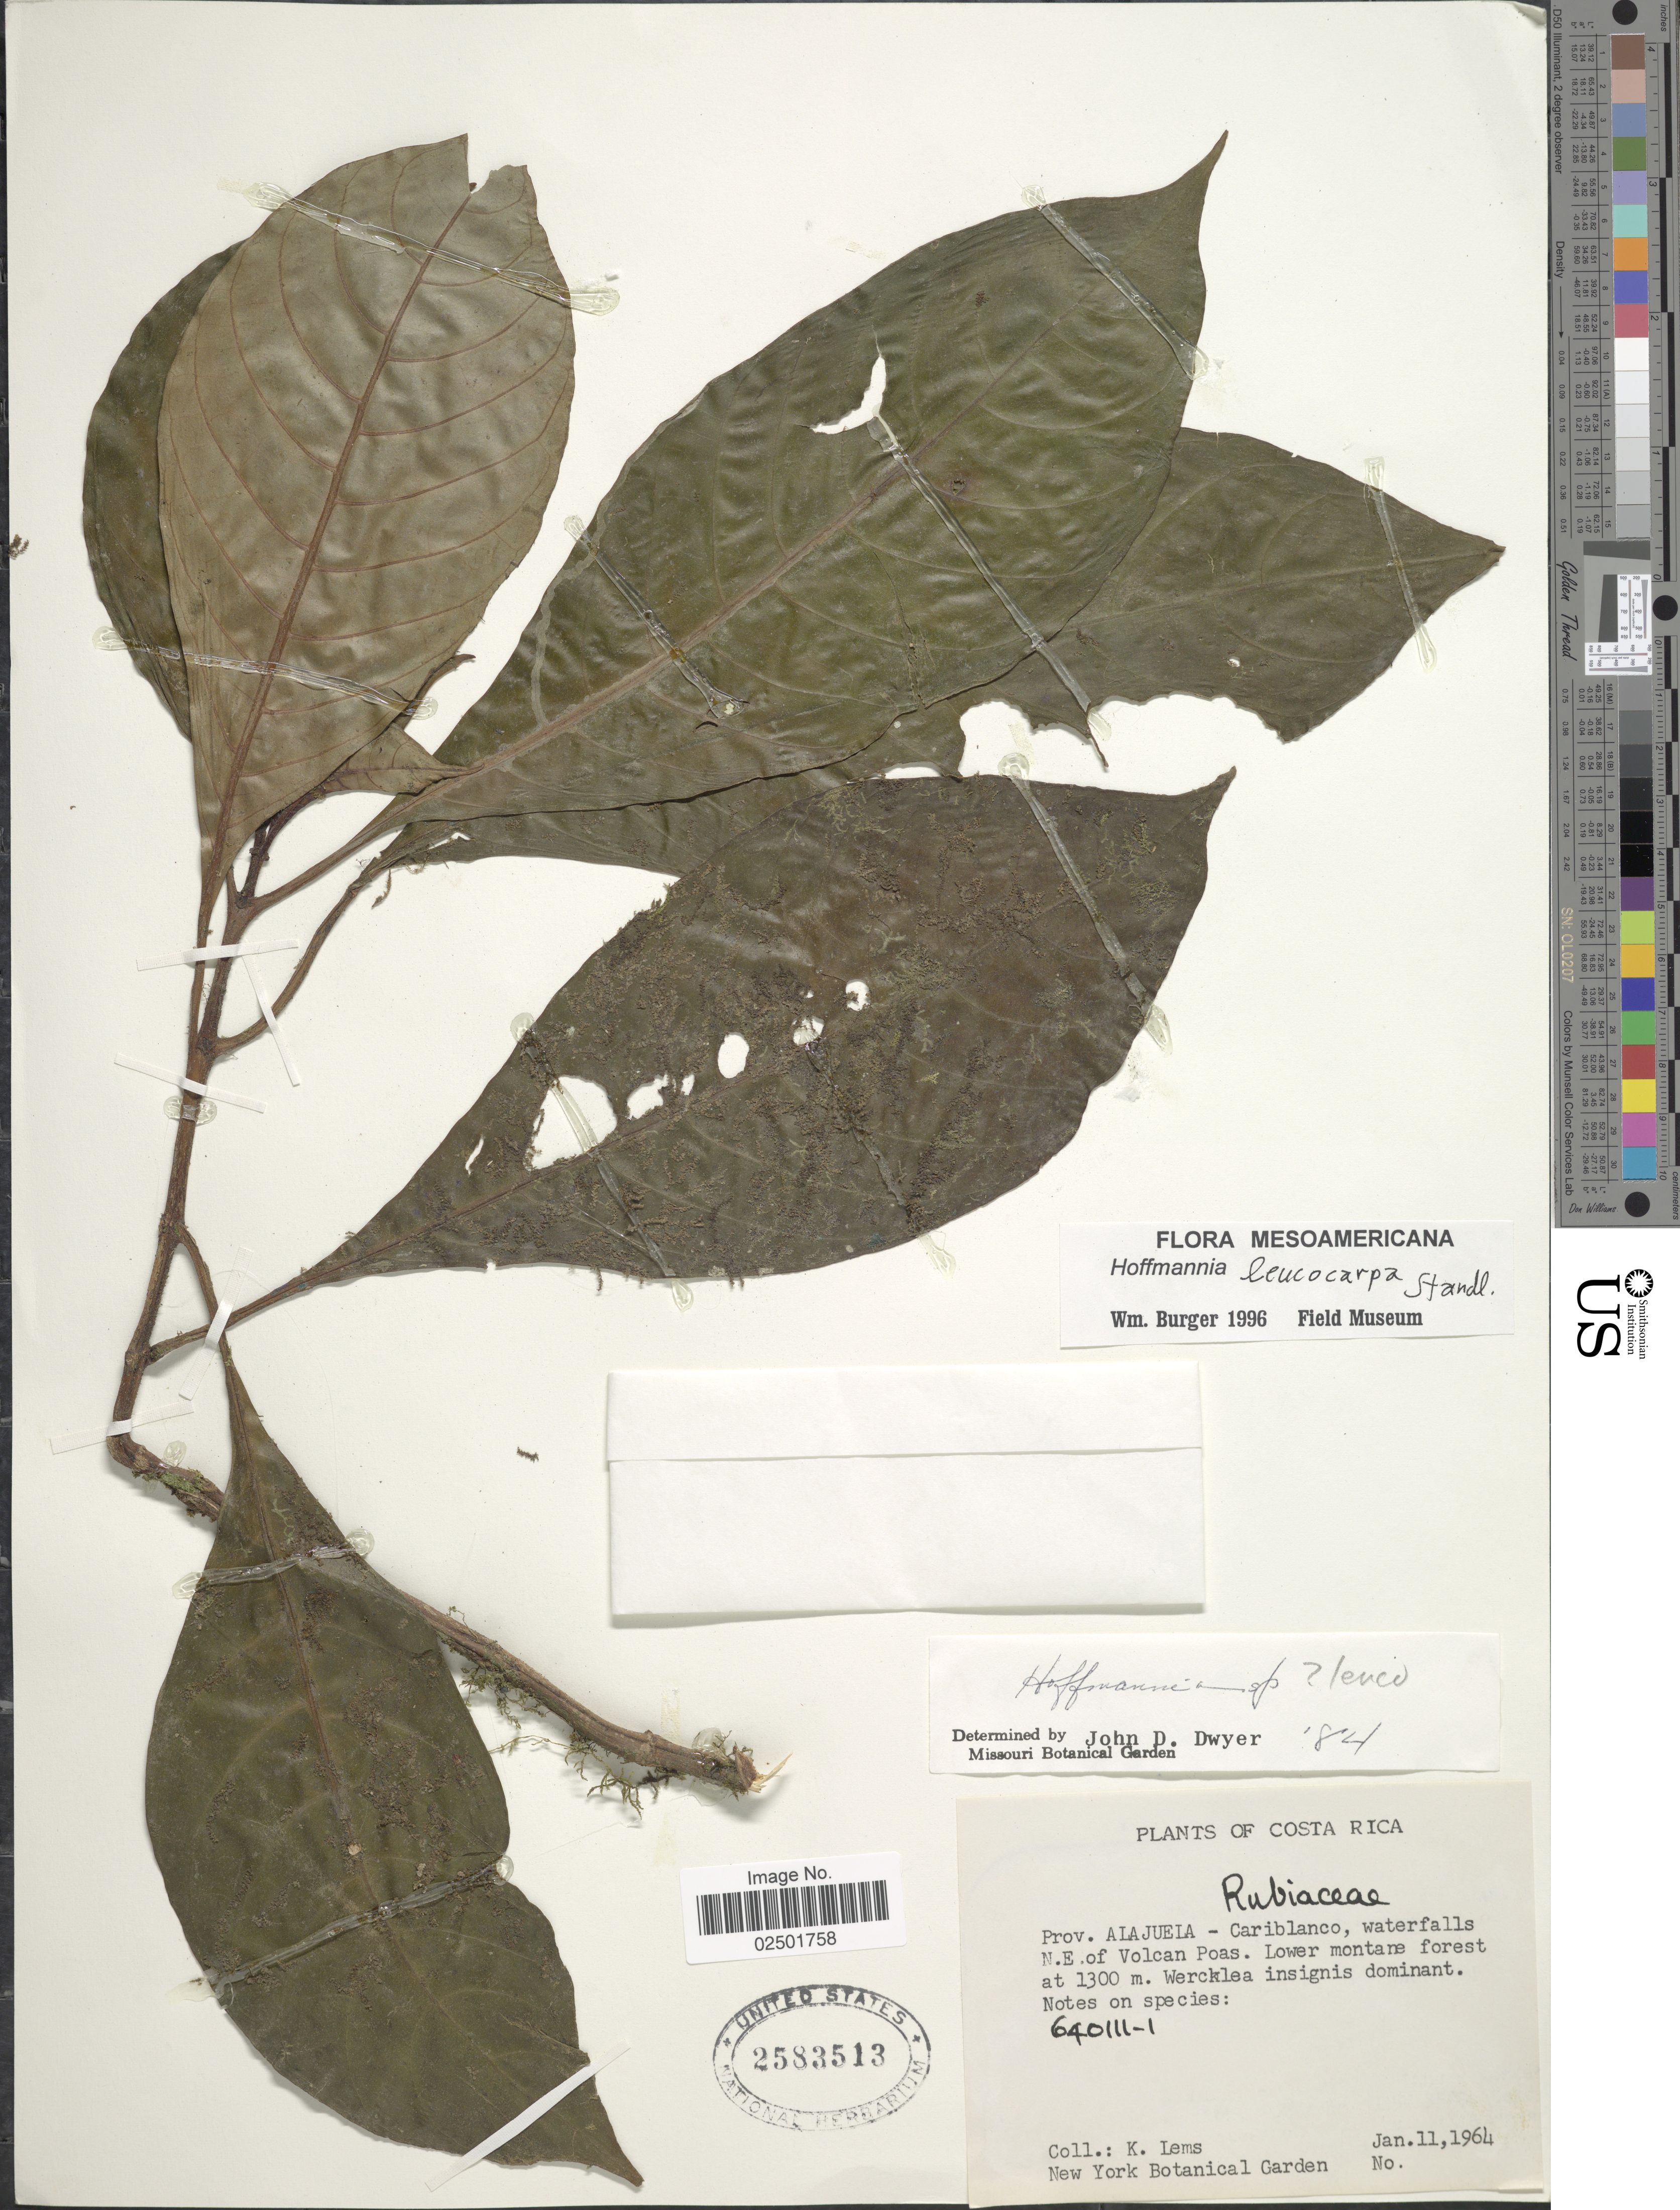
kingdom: Plantae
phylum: Tracheophyta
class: Magnoliopsida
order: Gentianales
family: Rubiaceae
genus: Hoffmannia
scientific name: Hoffmannia leucocarpa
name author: Standl.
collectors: K. Lems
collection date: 1964-01-11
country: Costa Rica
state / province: Alajuela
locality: Cariblanco, waterfalls N.E. of Volcan Poas. Lower montane forest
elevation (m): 1300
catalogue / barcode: US 2583513